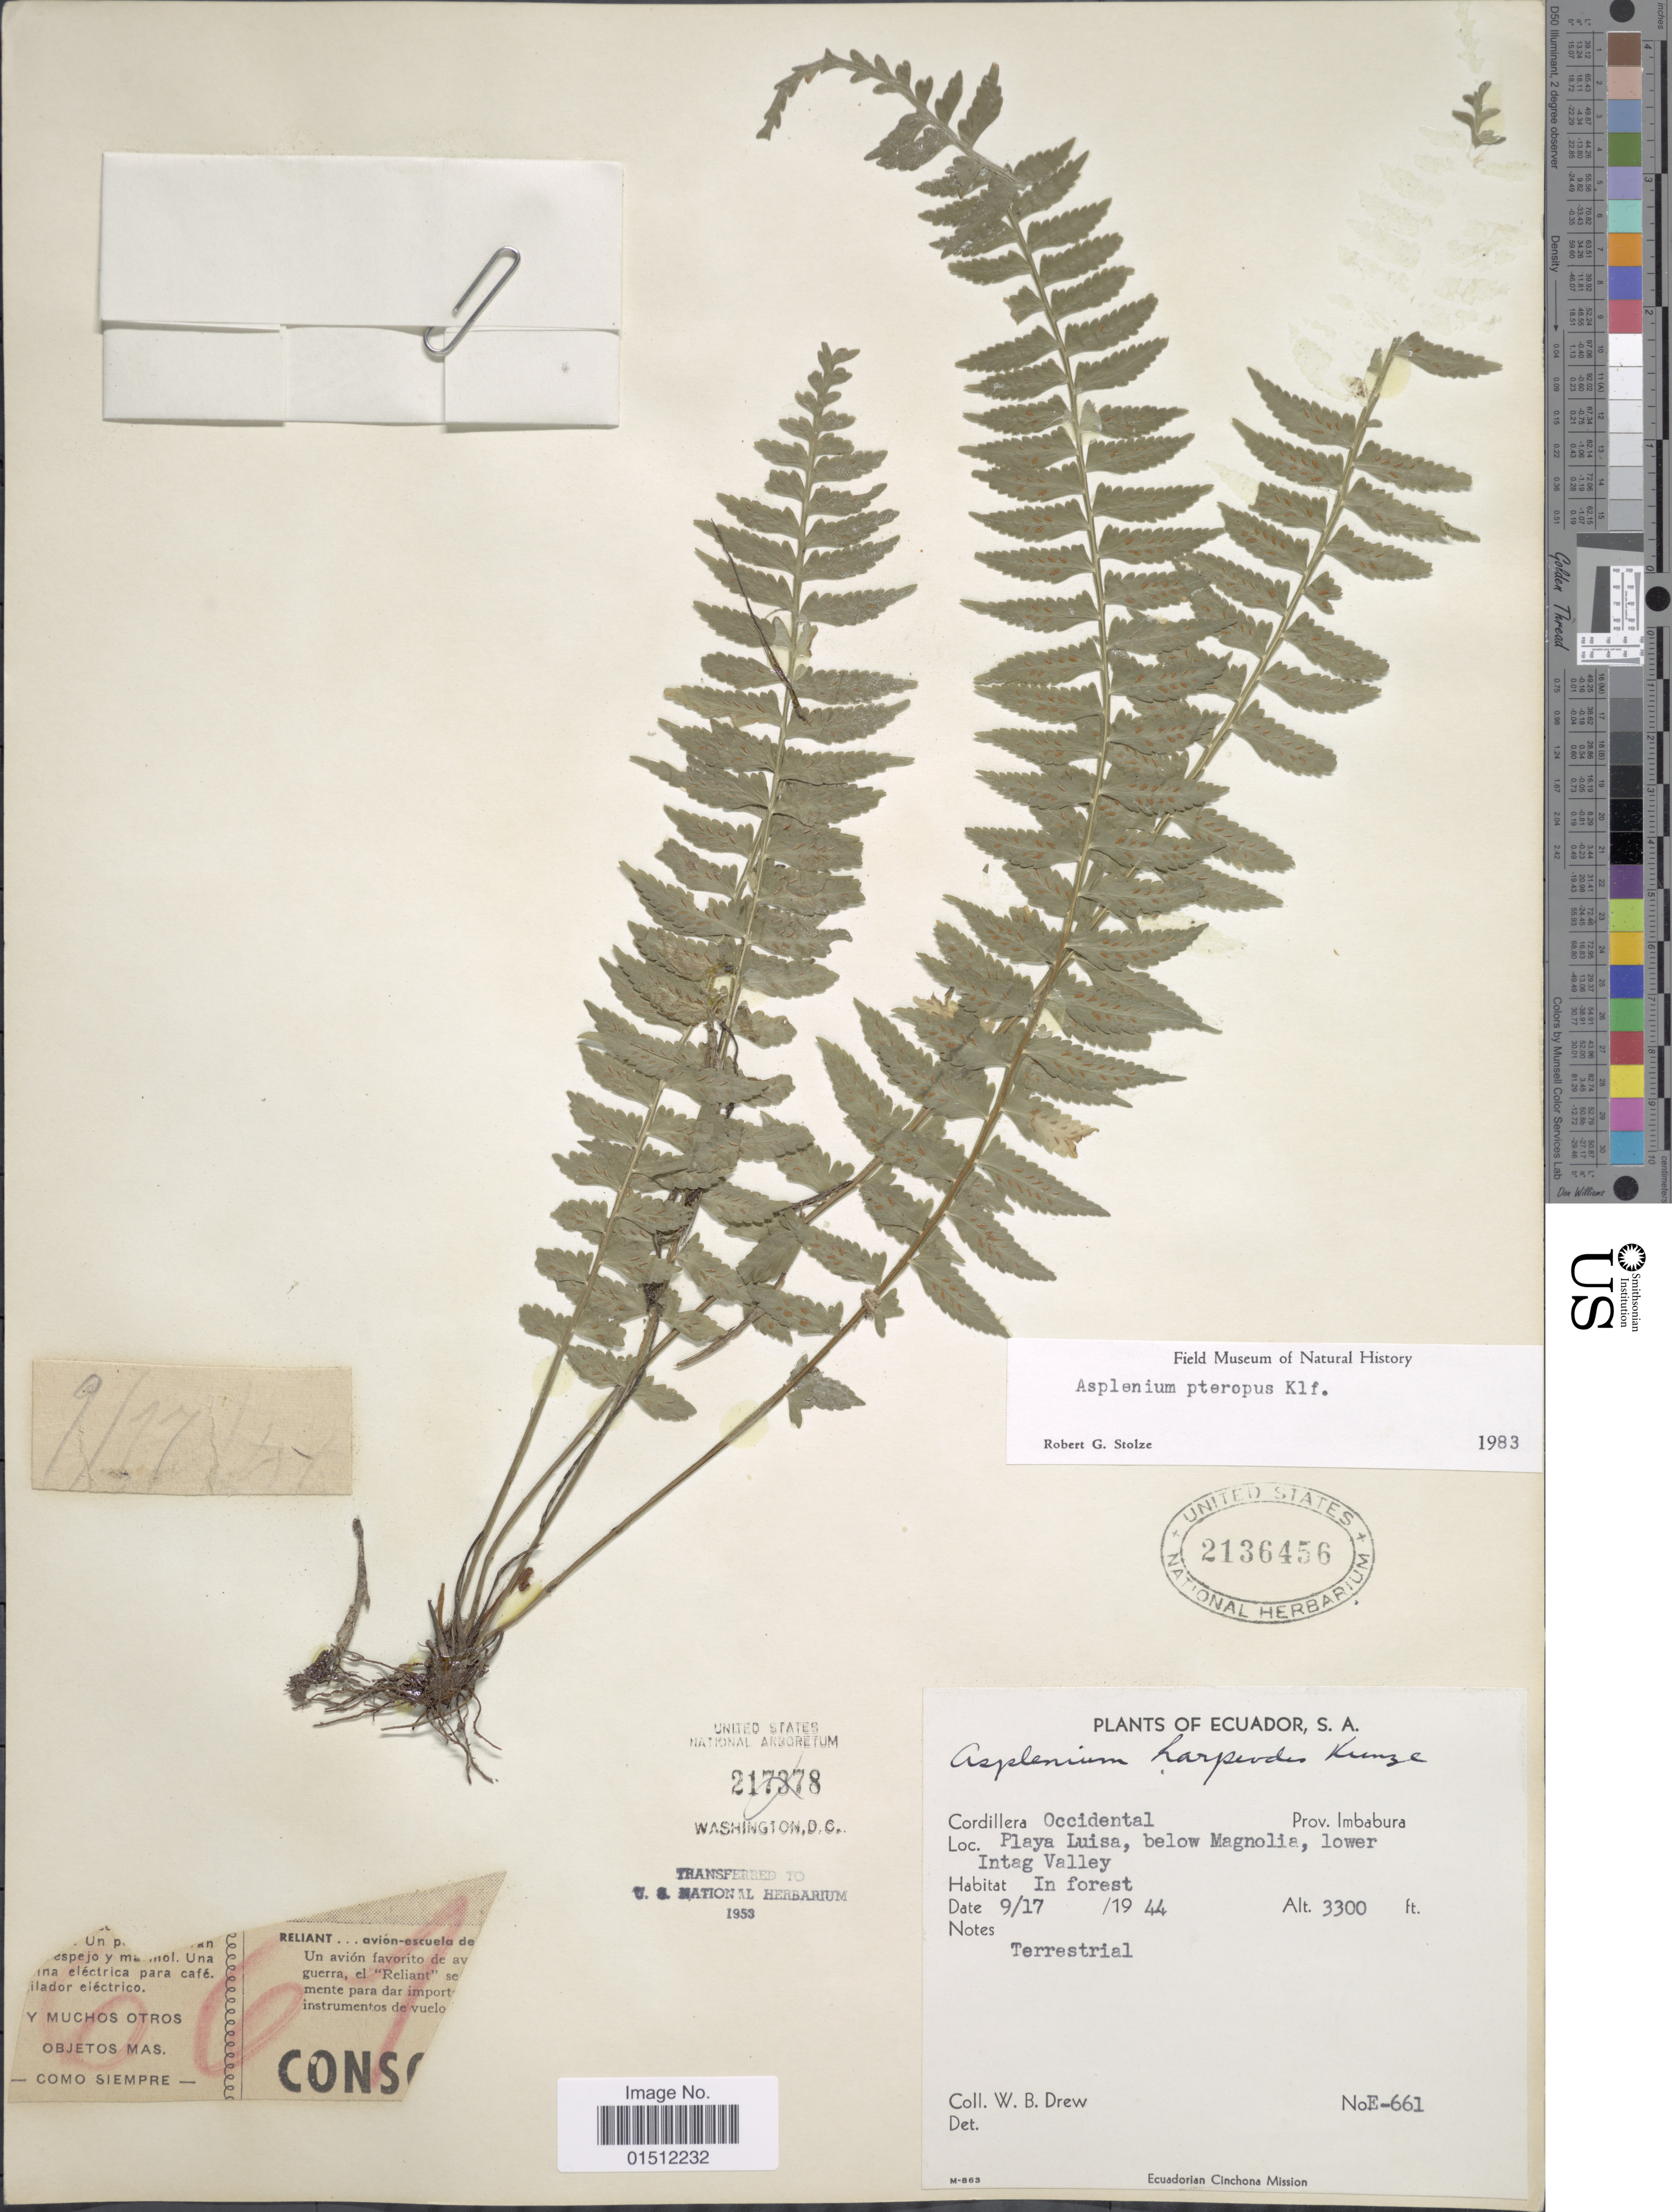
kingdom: Plantae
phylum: Tracheophyta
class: Polypodiopsida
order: Polypodiales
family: Aspleniaceae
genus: Asplenium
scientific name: Asplenium pteropus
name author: Kaulf.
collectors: W. B. Drew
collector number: E-661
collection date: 1944-09-17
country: Ecuador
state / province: Imbabura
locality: Cordillera Occidental, Prov. Imbabura. Playa Luisa, below Magnolia, lower Intag Valley.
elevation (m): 1006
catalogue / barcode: US 2136456